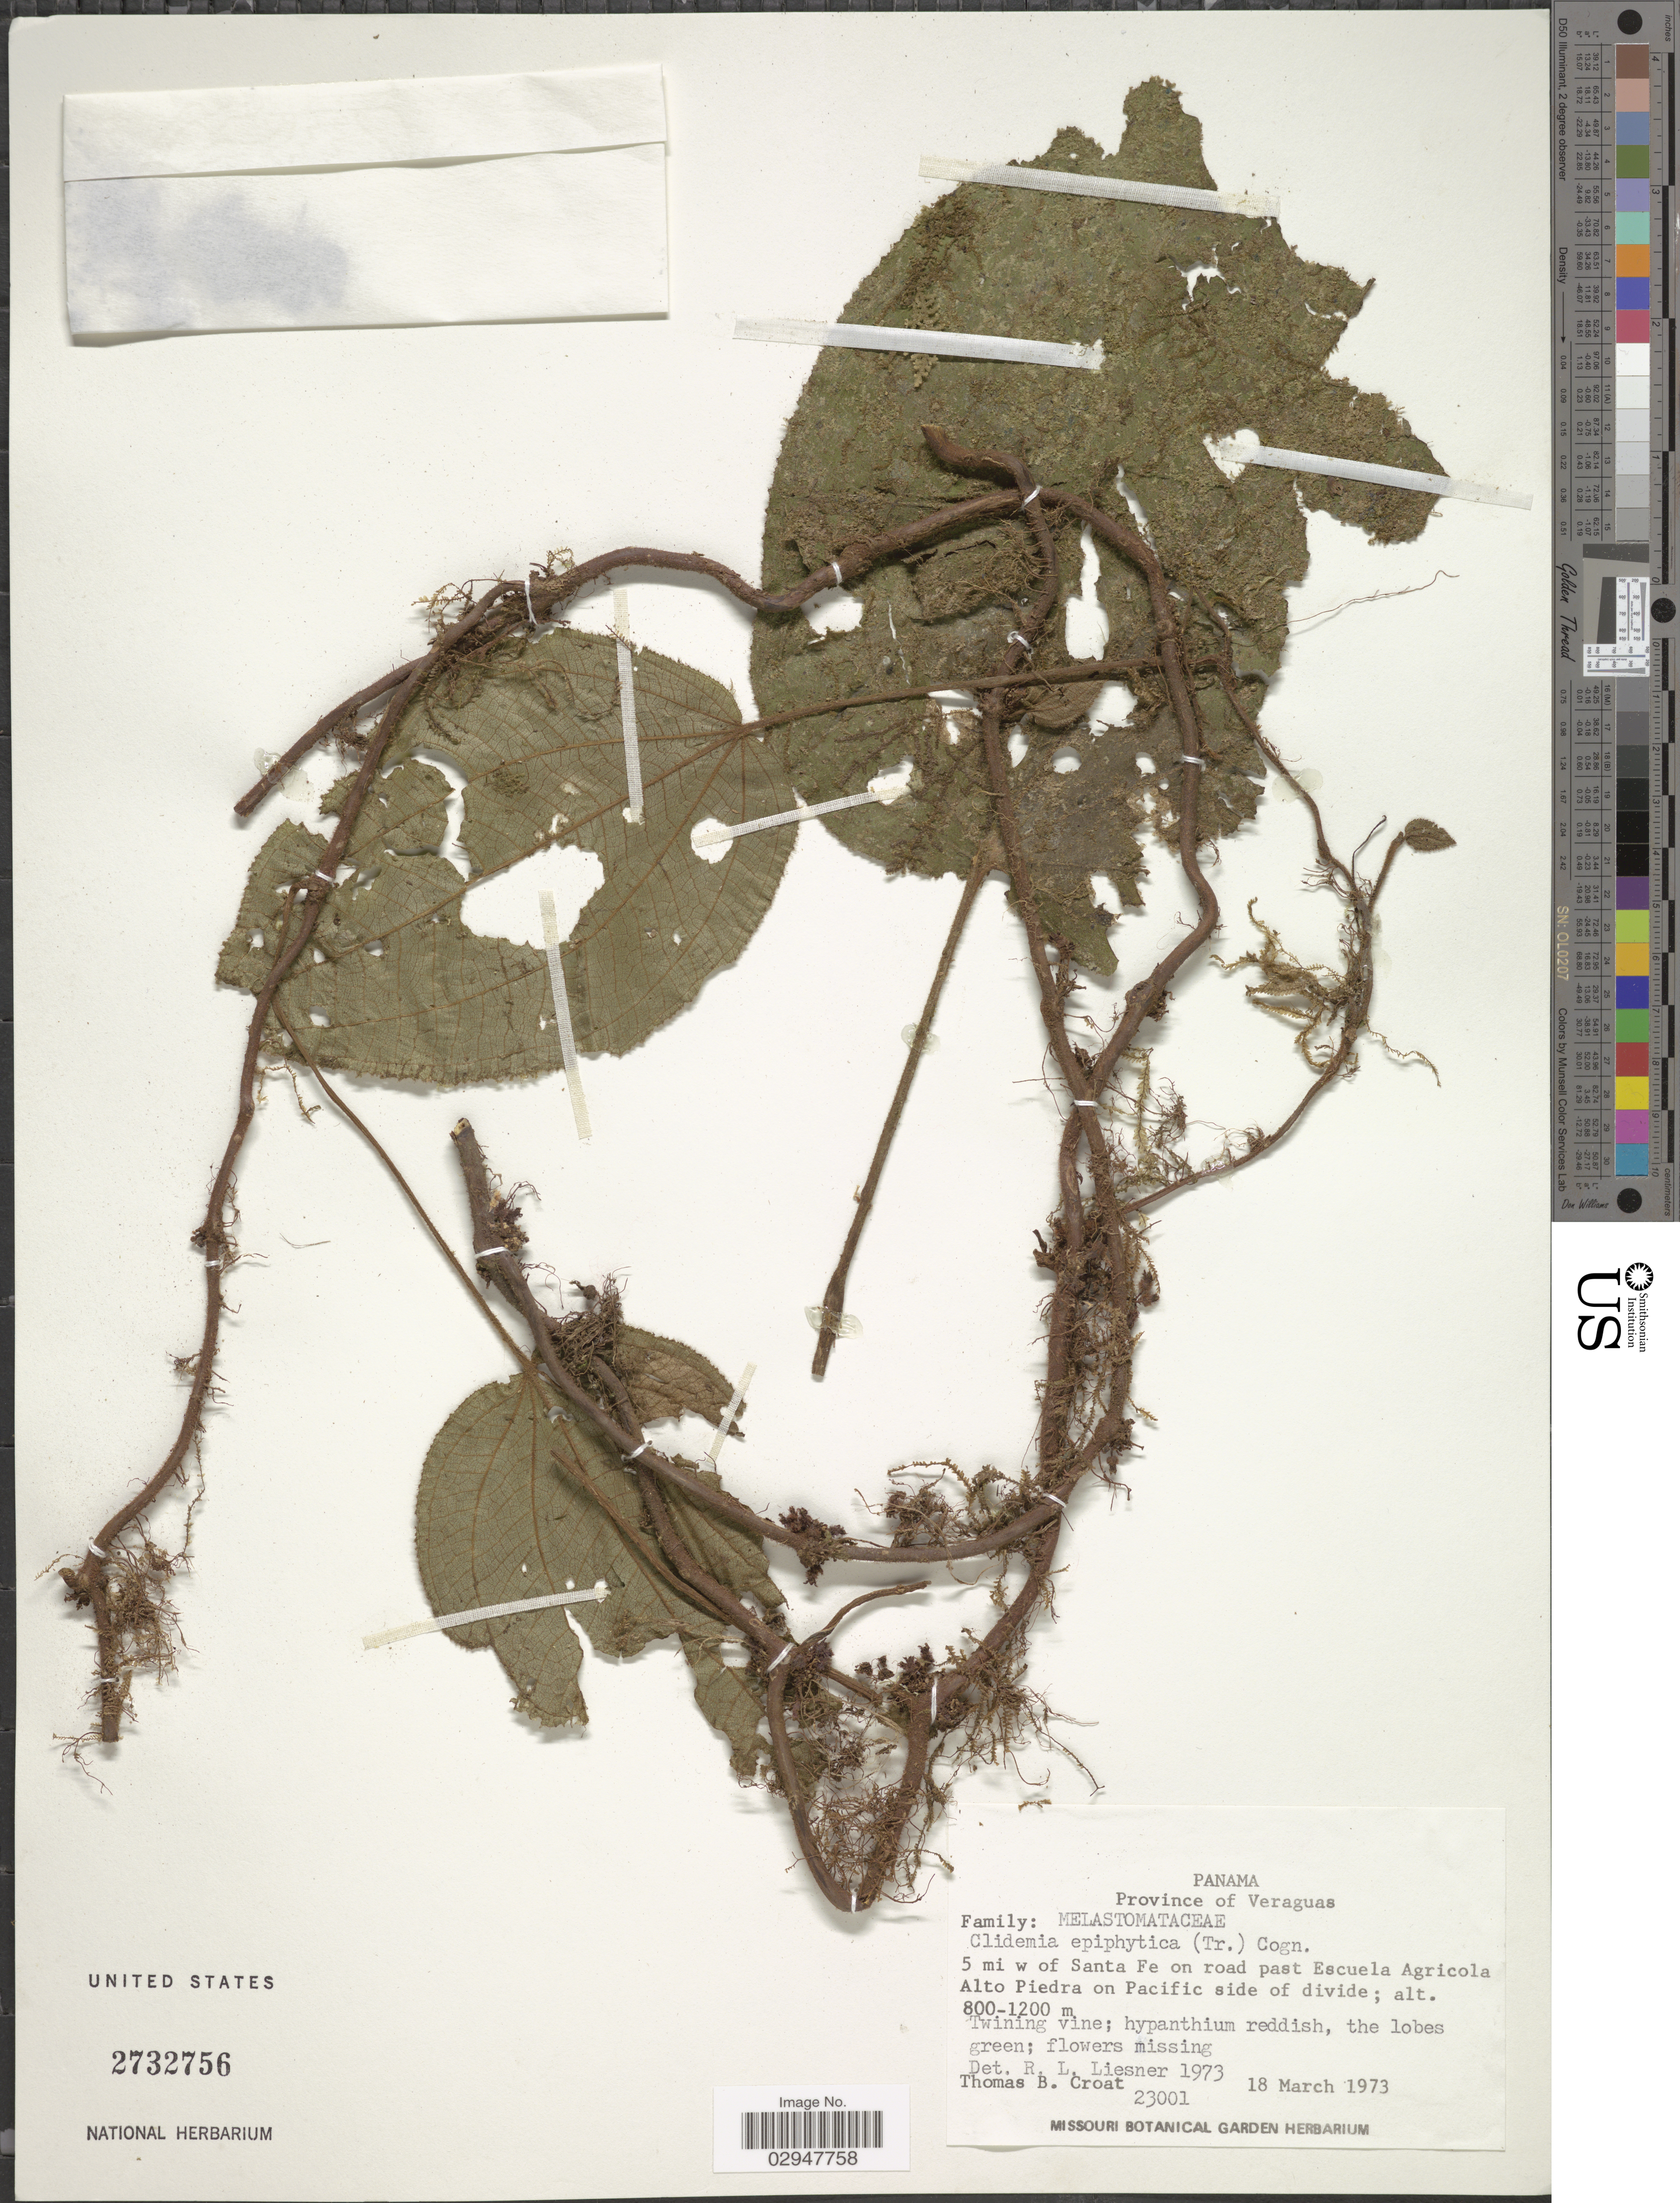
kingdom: Plantae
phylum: Tracheophyta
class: Magnoliopsida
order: Myrtales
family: Melastomataceae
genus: Clidemia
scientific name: Clidemia epiphytica var. trichocalyx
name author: (S.F. Blake) Wurdack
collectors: T. B. Croat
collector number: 23001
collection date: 1973-03-18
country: Panama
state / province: Veraguas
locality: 5 mi w of Santa Fe on road past Escuela Agricola, Alto Piedra on Pacific side of divide.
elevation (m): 800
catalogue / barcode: US 2732756